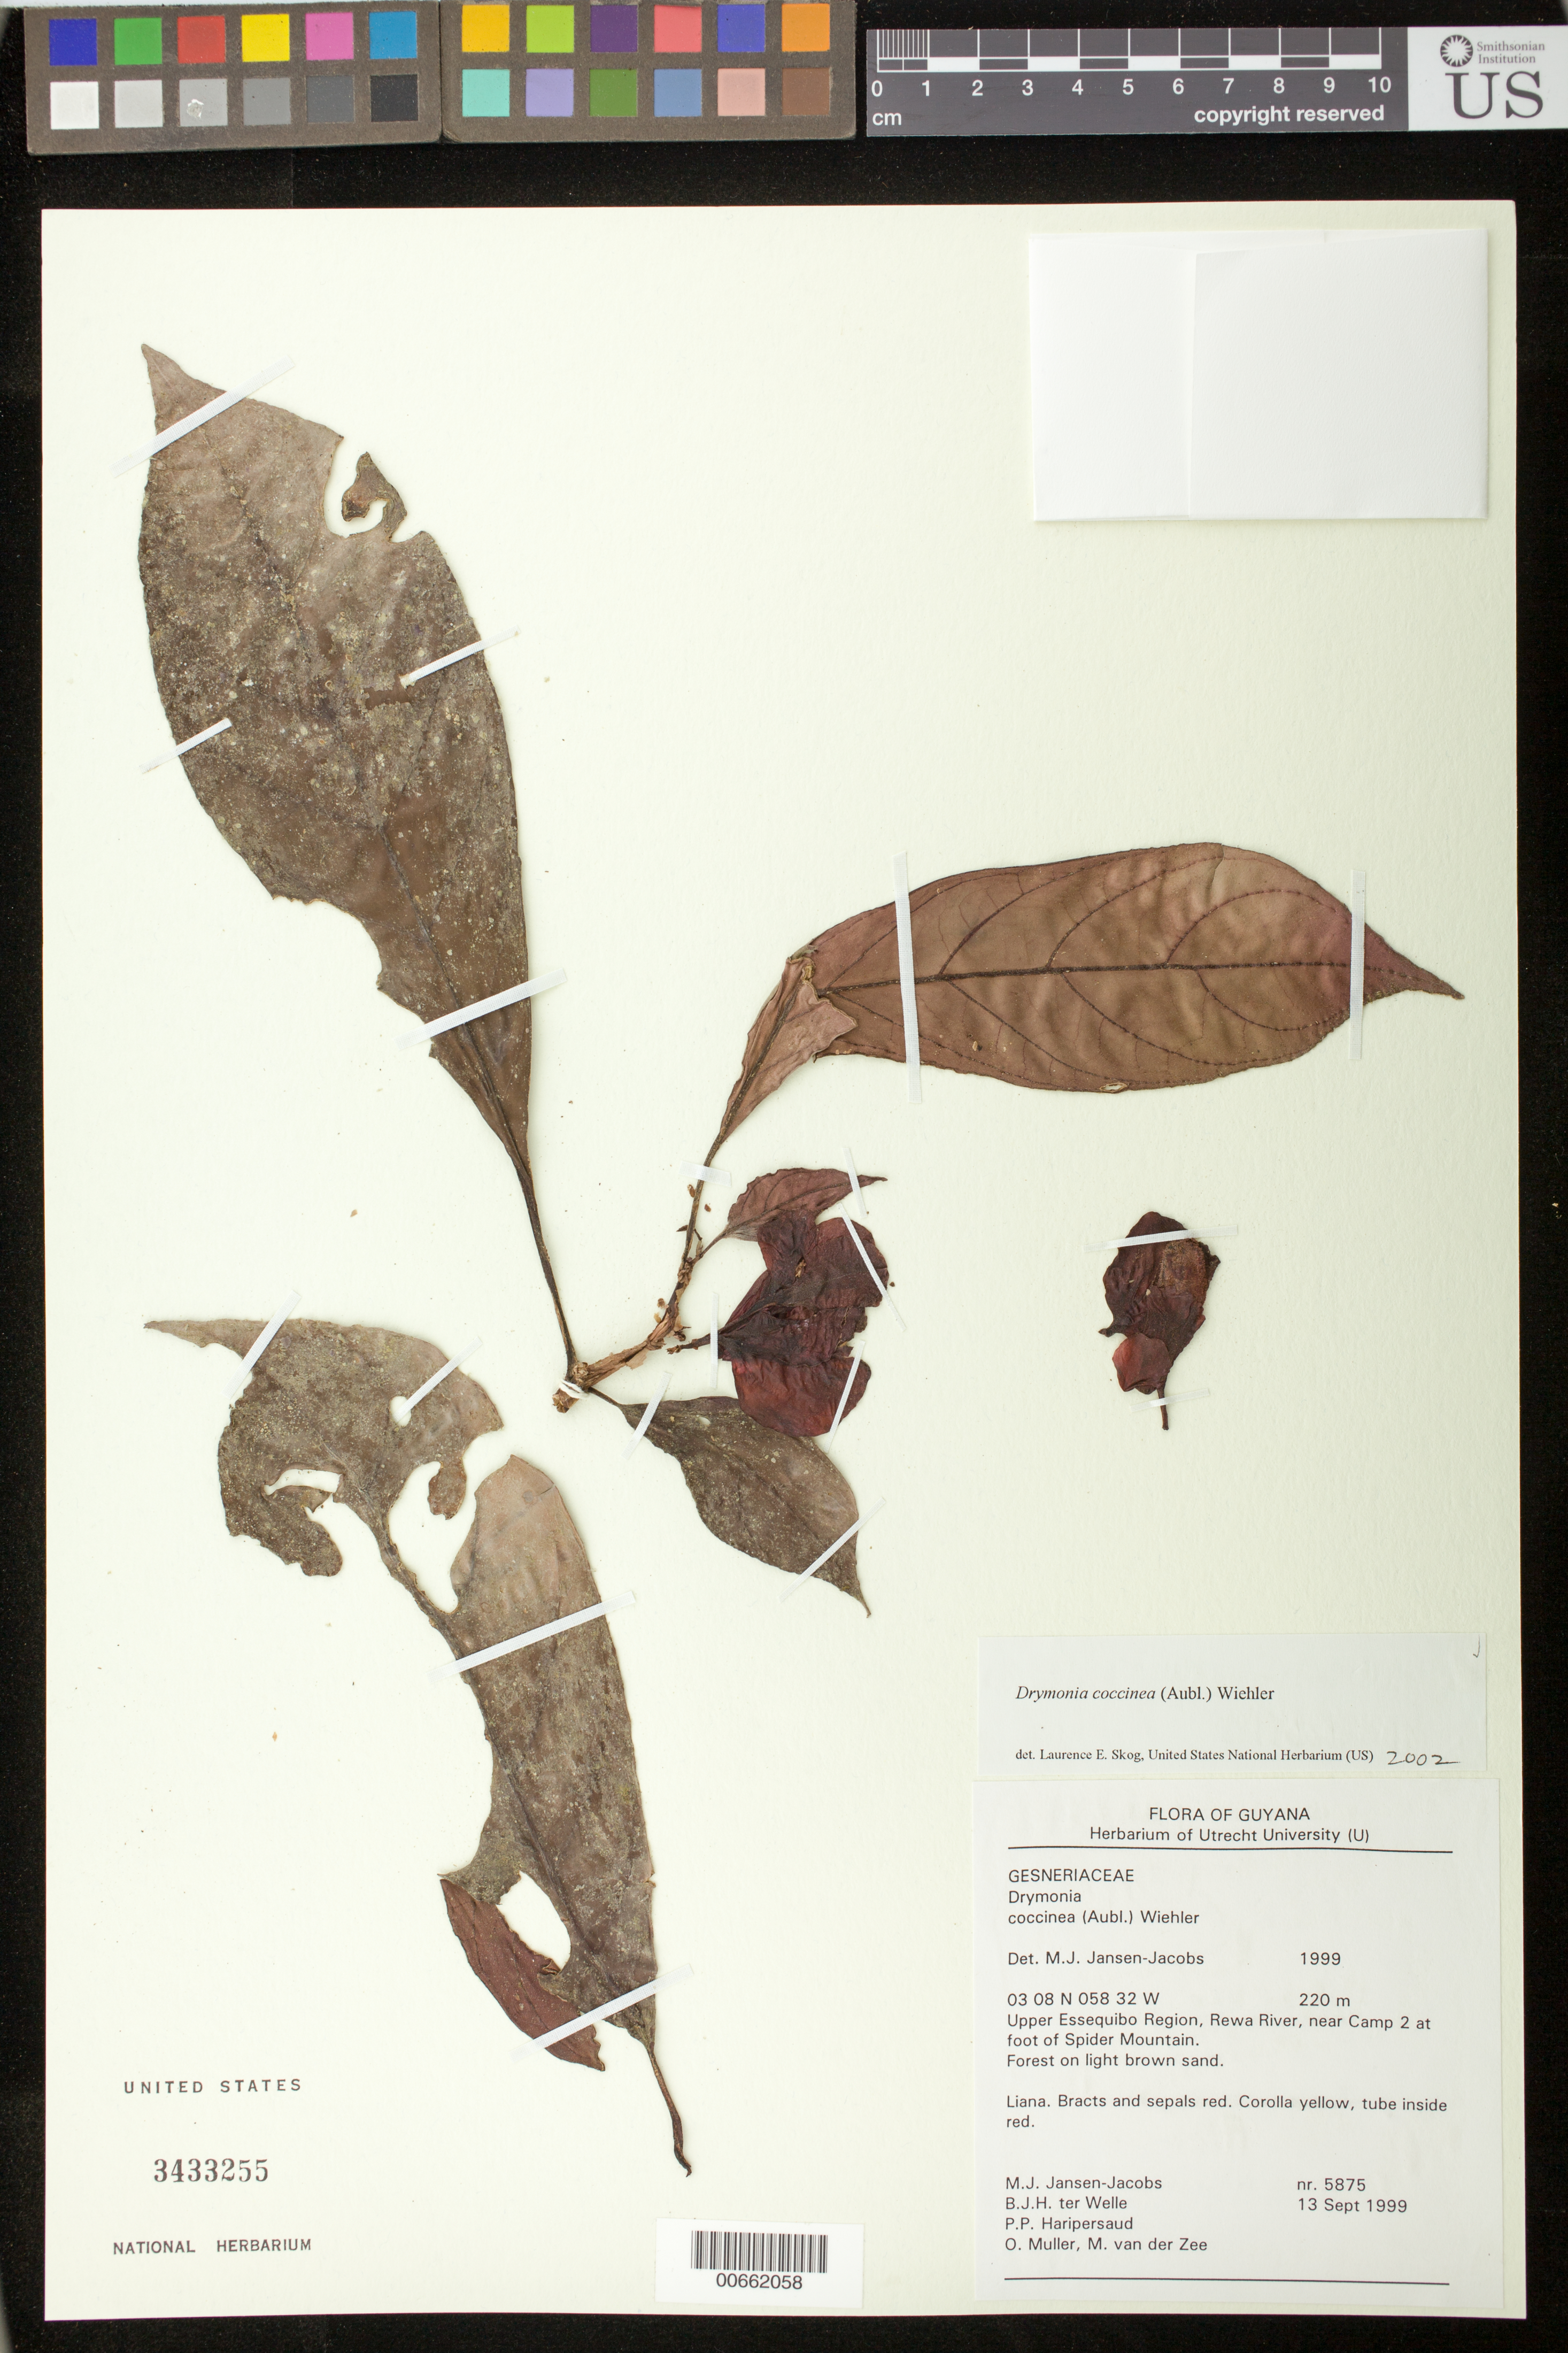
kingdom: Plantae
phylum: Tracheophyta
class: Magnoliopsida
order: Lamiales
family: Gesneriaceae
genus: Drymonia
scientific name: Drymonia coccinea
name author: (Aubl.) Wiehler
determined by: Skog, Laurence E.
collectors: M. J. Jansen-Jacobs, B. Welle, P. Haripersaud, O. Muller & M. van der Zee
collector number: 5875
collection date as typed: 13 Sep 1999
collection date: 1999-09-13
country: Guyana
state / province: U. Takutu-U. Essequibo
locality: Upper Essequibo Region, Rewa River, near Camp 2 at foot of Spider Mountain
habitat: Forest on light brown sand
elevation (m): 220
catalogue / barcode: US 3433255